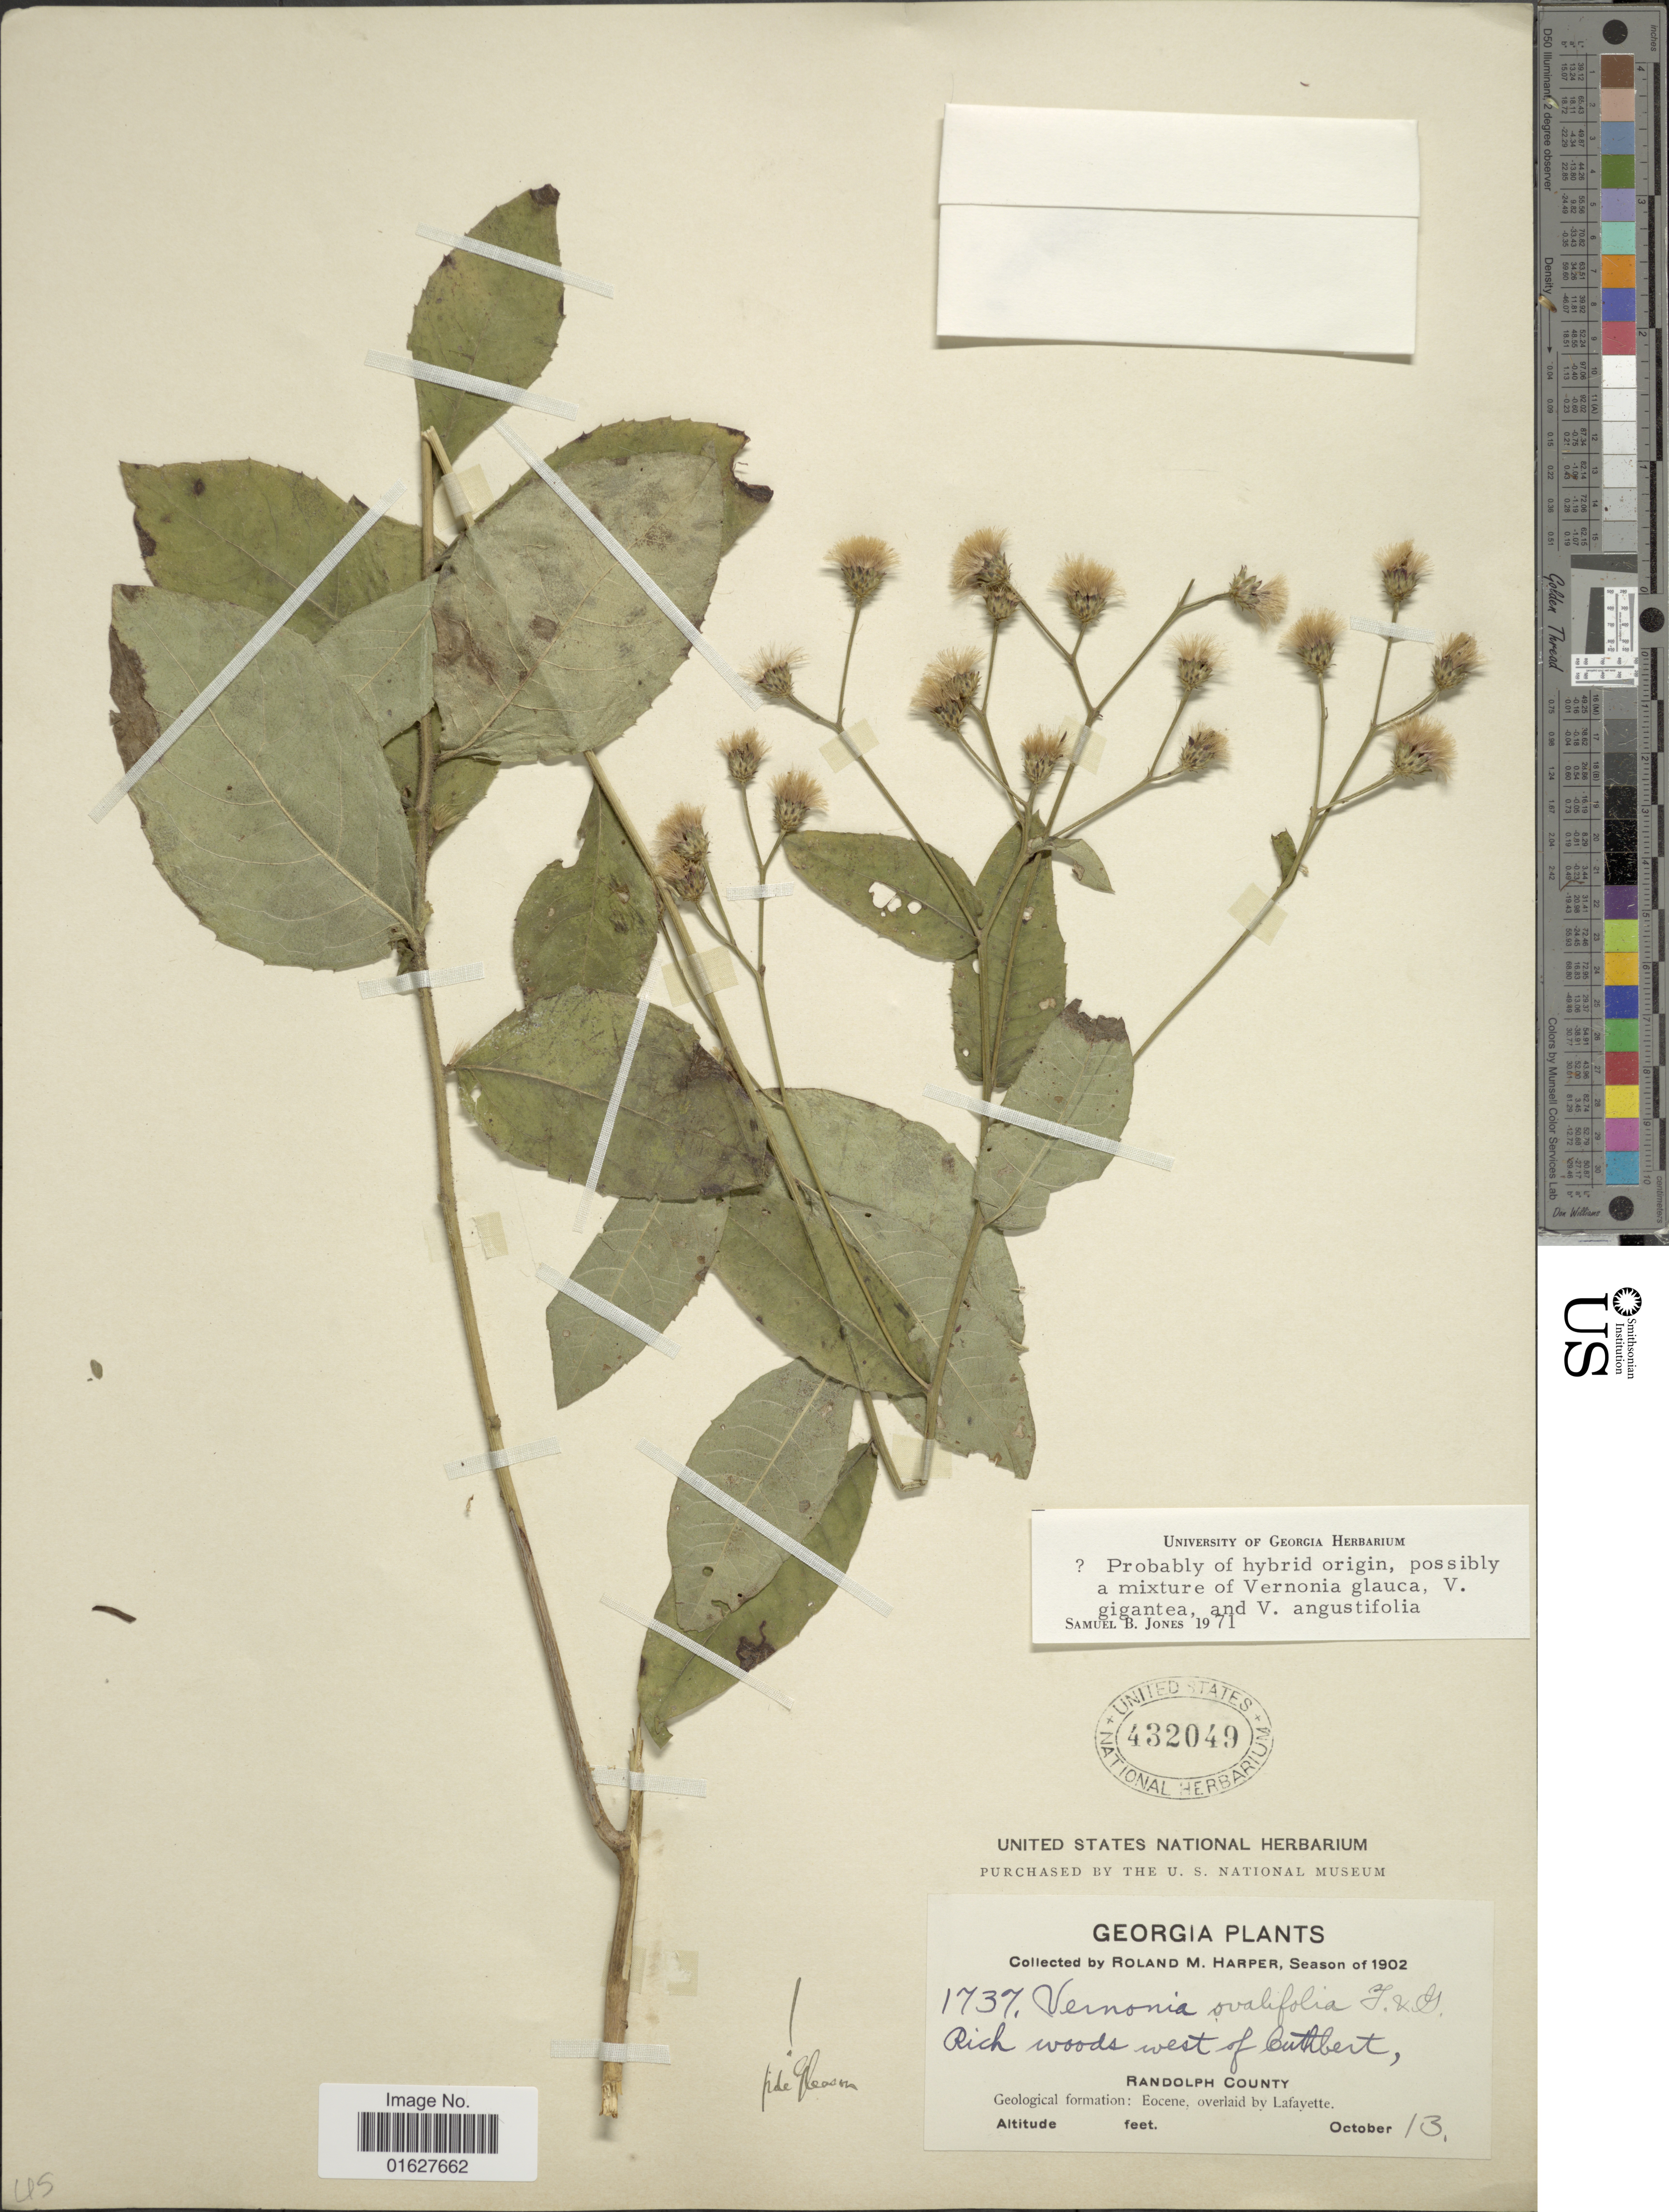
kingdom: Plantae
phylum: Tracheophyta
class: Magnoliopsida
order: Asterales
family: Asteraceae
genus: Vernonia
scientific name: Vernonia sp.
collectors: R. M. Harper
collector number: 1737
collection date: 1902-10-13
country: United States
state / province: Georgia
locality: Rcih woods west of Cuthbert, Randolph County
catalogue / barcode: US 432049